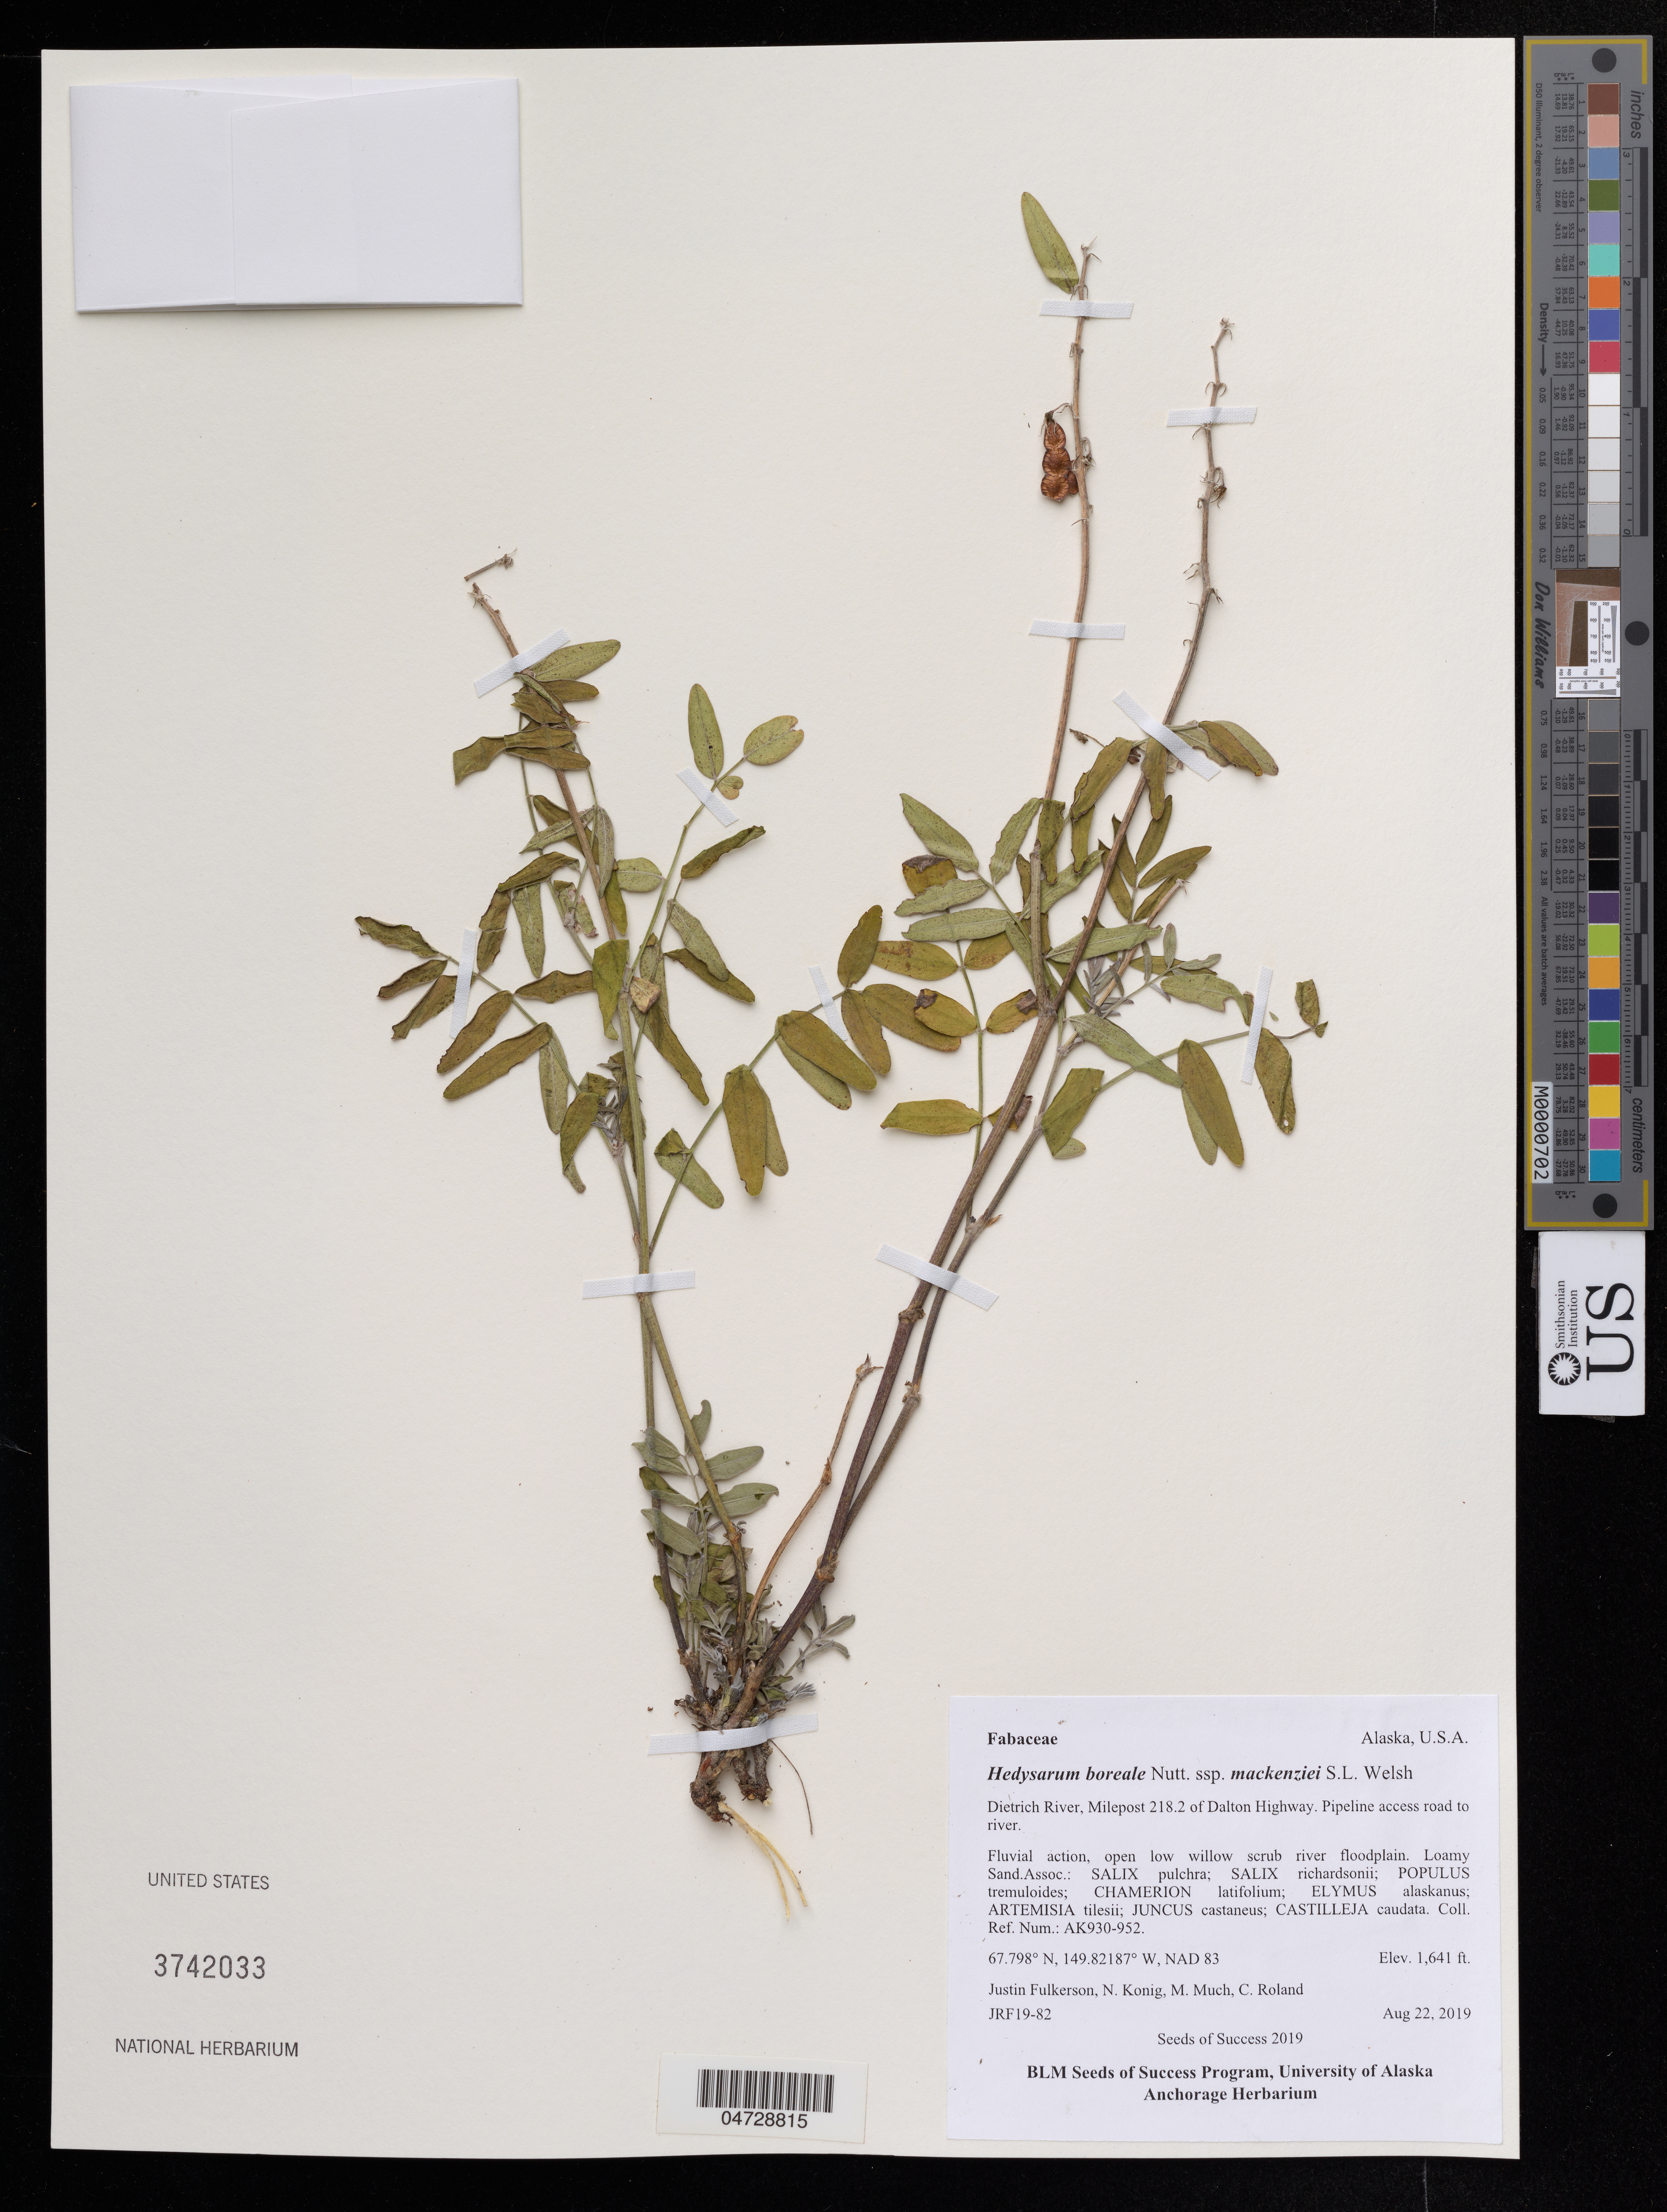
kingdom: Plantae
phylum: Tracheophyta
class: Magnoliopsida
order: Fabales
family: Fabaceae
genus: Hedysarum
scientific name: Hedysarum boreale subsp. mackenziei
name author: (Richardson) S.L. Welsh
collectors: J. Fulkerson, N. Konig & C. Roland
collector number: JRF 19-82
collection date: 2019-08-22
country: United States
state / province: Alaska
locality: Dietrich River, Milepost 218.2 of Dalton Highway. Pipeline acces road to river.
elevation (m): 500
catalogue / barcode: US 3742033